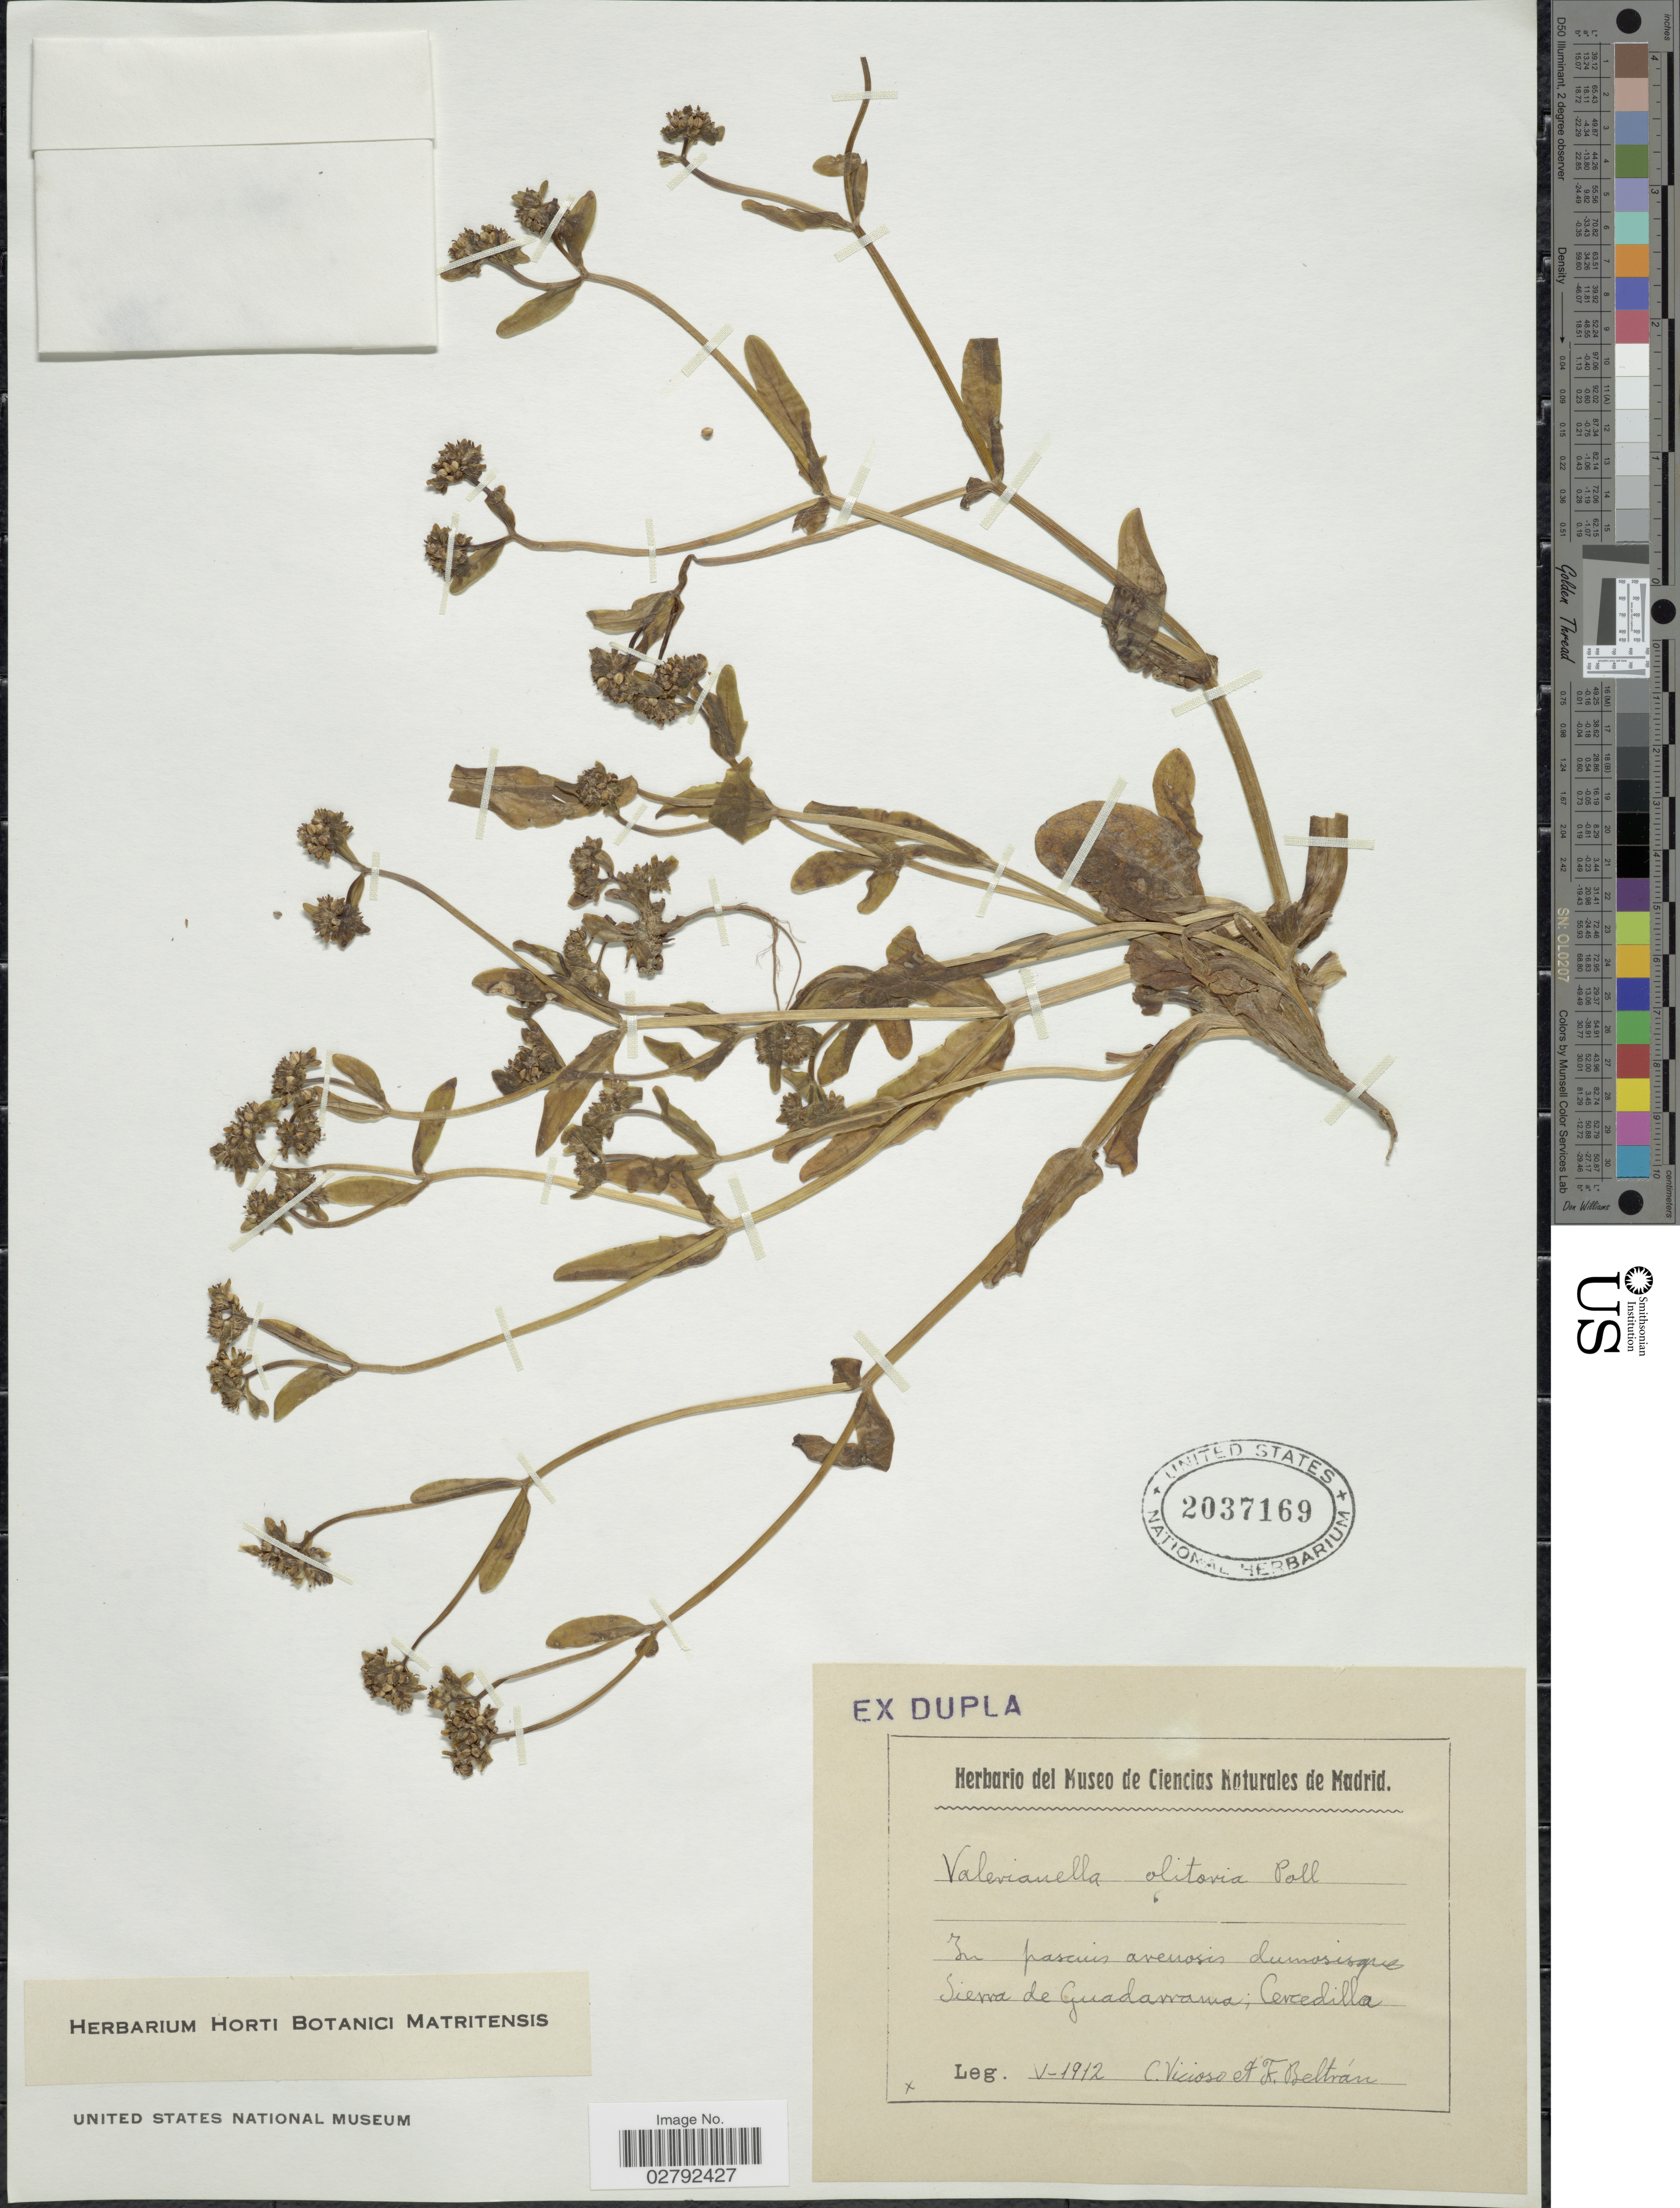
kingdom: Plantae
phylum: Tracheophyta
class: Magnoliopsida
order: Dipsacales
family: Caprifoliaceae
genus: Valerianella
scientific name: Valerianella olitoria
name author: (L.) Pollich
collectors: C. Vicioso & F. Beltran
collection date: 1912-05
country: Spain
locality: Sierra de Guadarrama; Cercedilla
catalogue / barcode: US 2037169